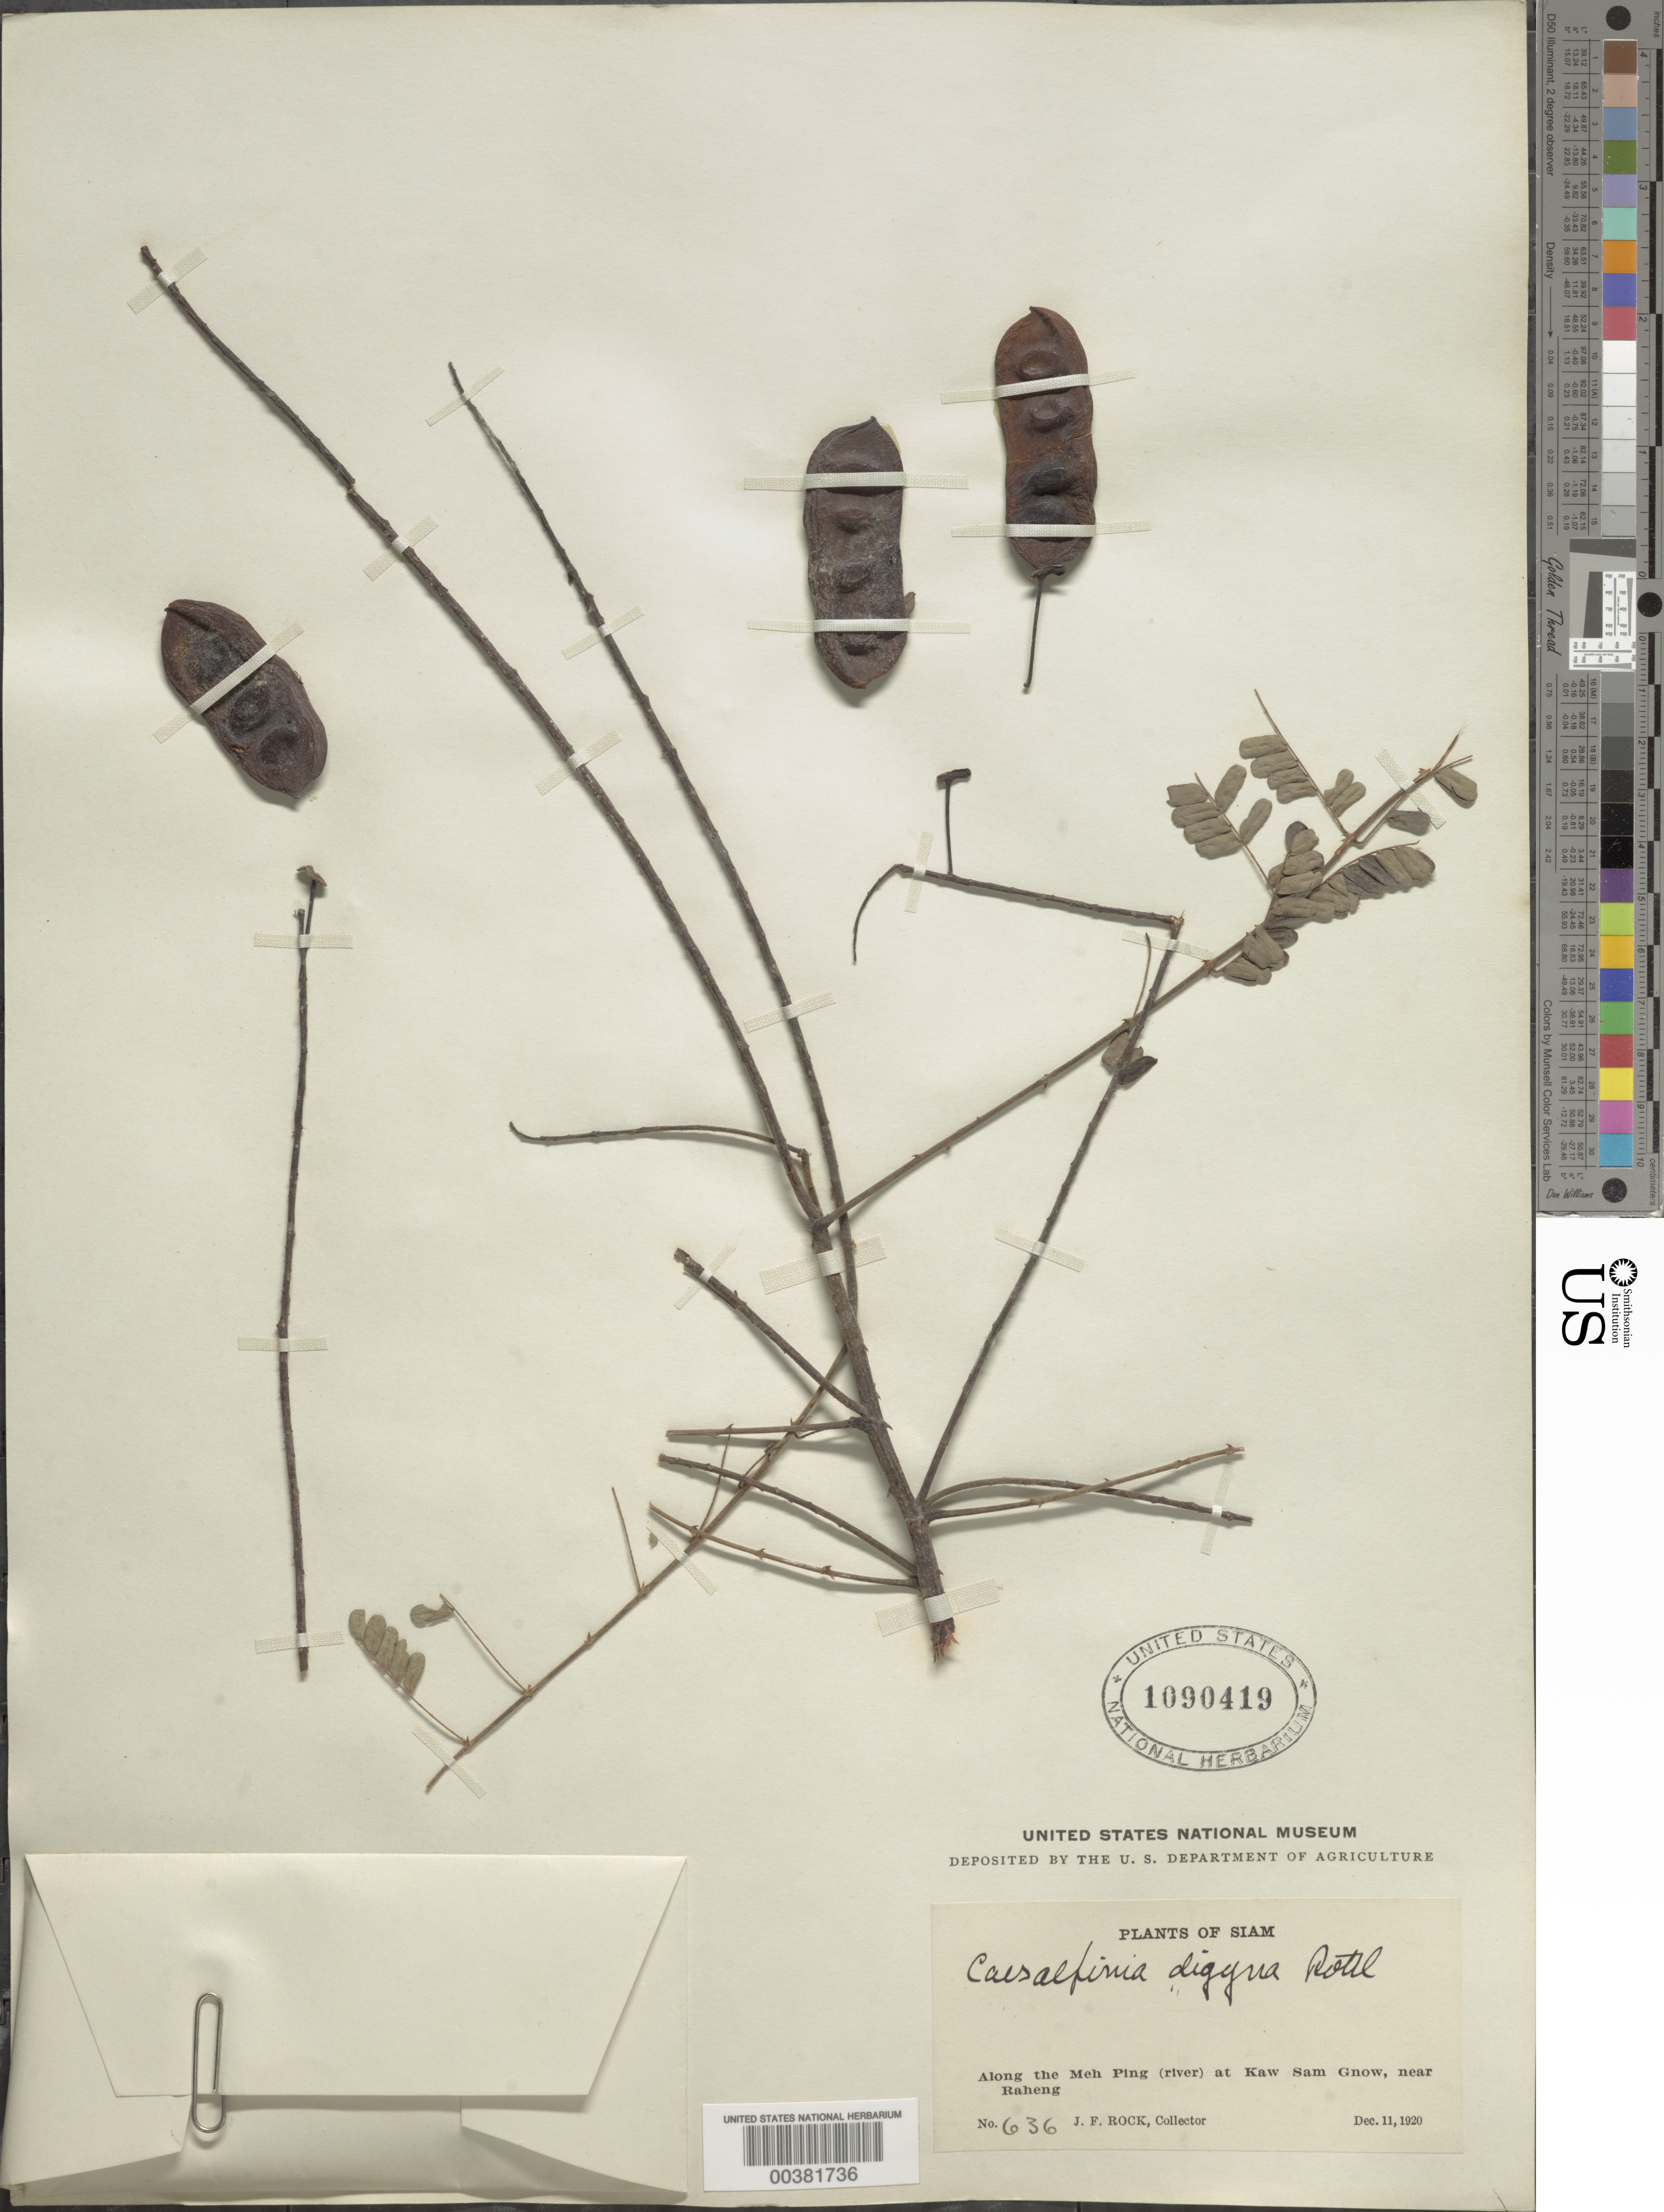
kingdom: Plantae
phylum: Tracheophyta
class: Magnoliopsida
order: Fabales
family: Fabaceae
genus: Moullava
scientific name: Moullava digyna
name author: (Röttler) Gagnon & G.P. Lewis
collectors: J. F. Rock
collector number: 636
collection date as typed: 11 Dec 1920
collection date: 1920-12-11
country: Thailand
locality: Along the meh ping river at kaw sam gnow, near raheng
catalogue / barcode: US 1090419